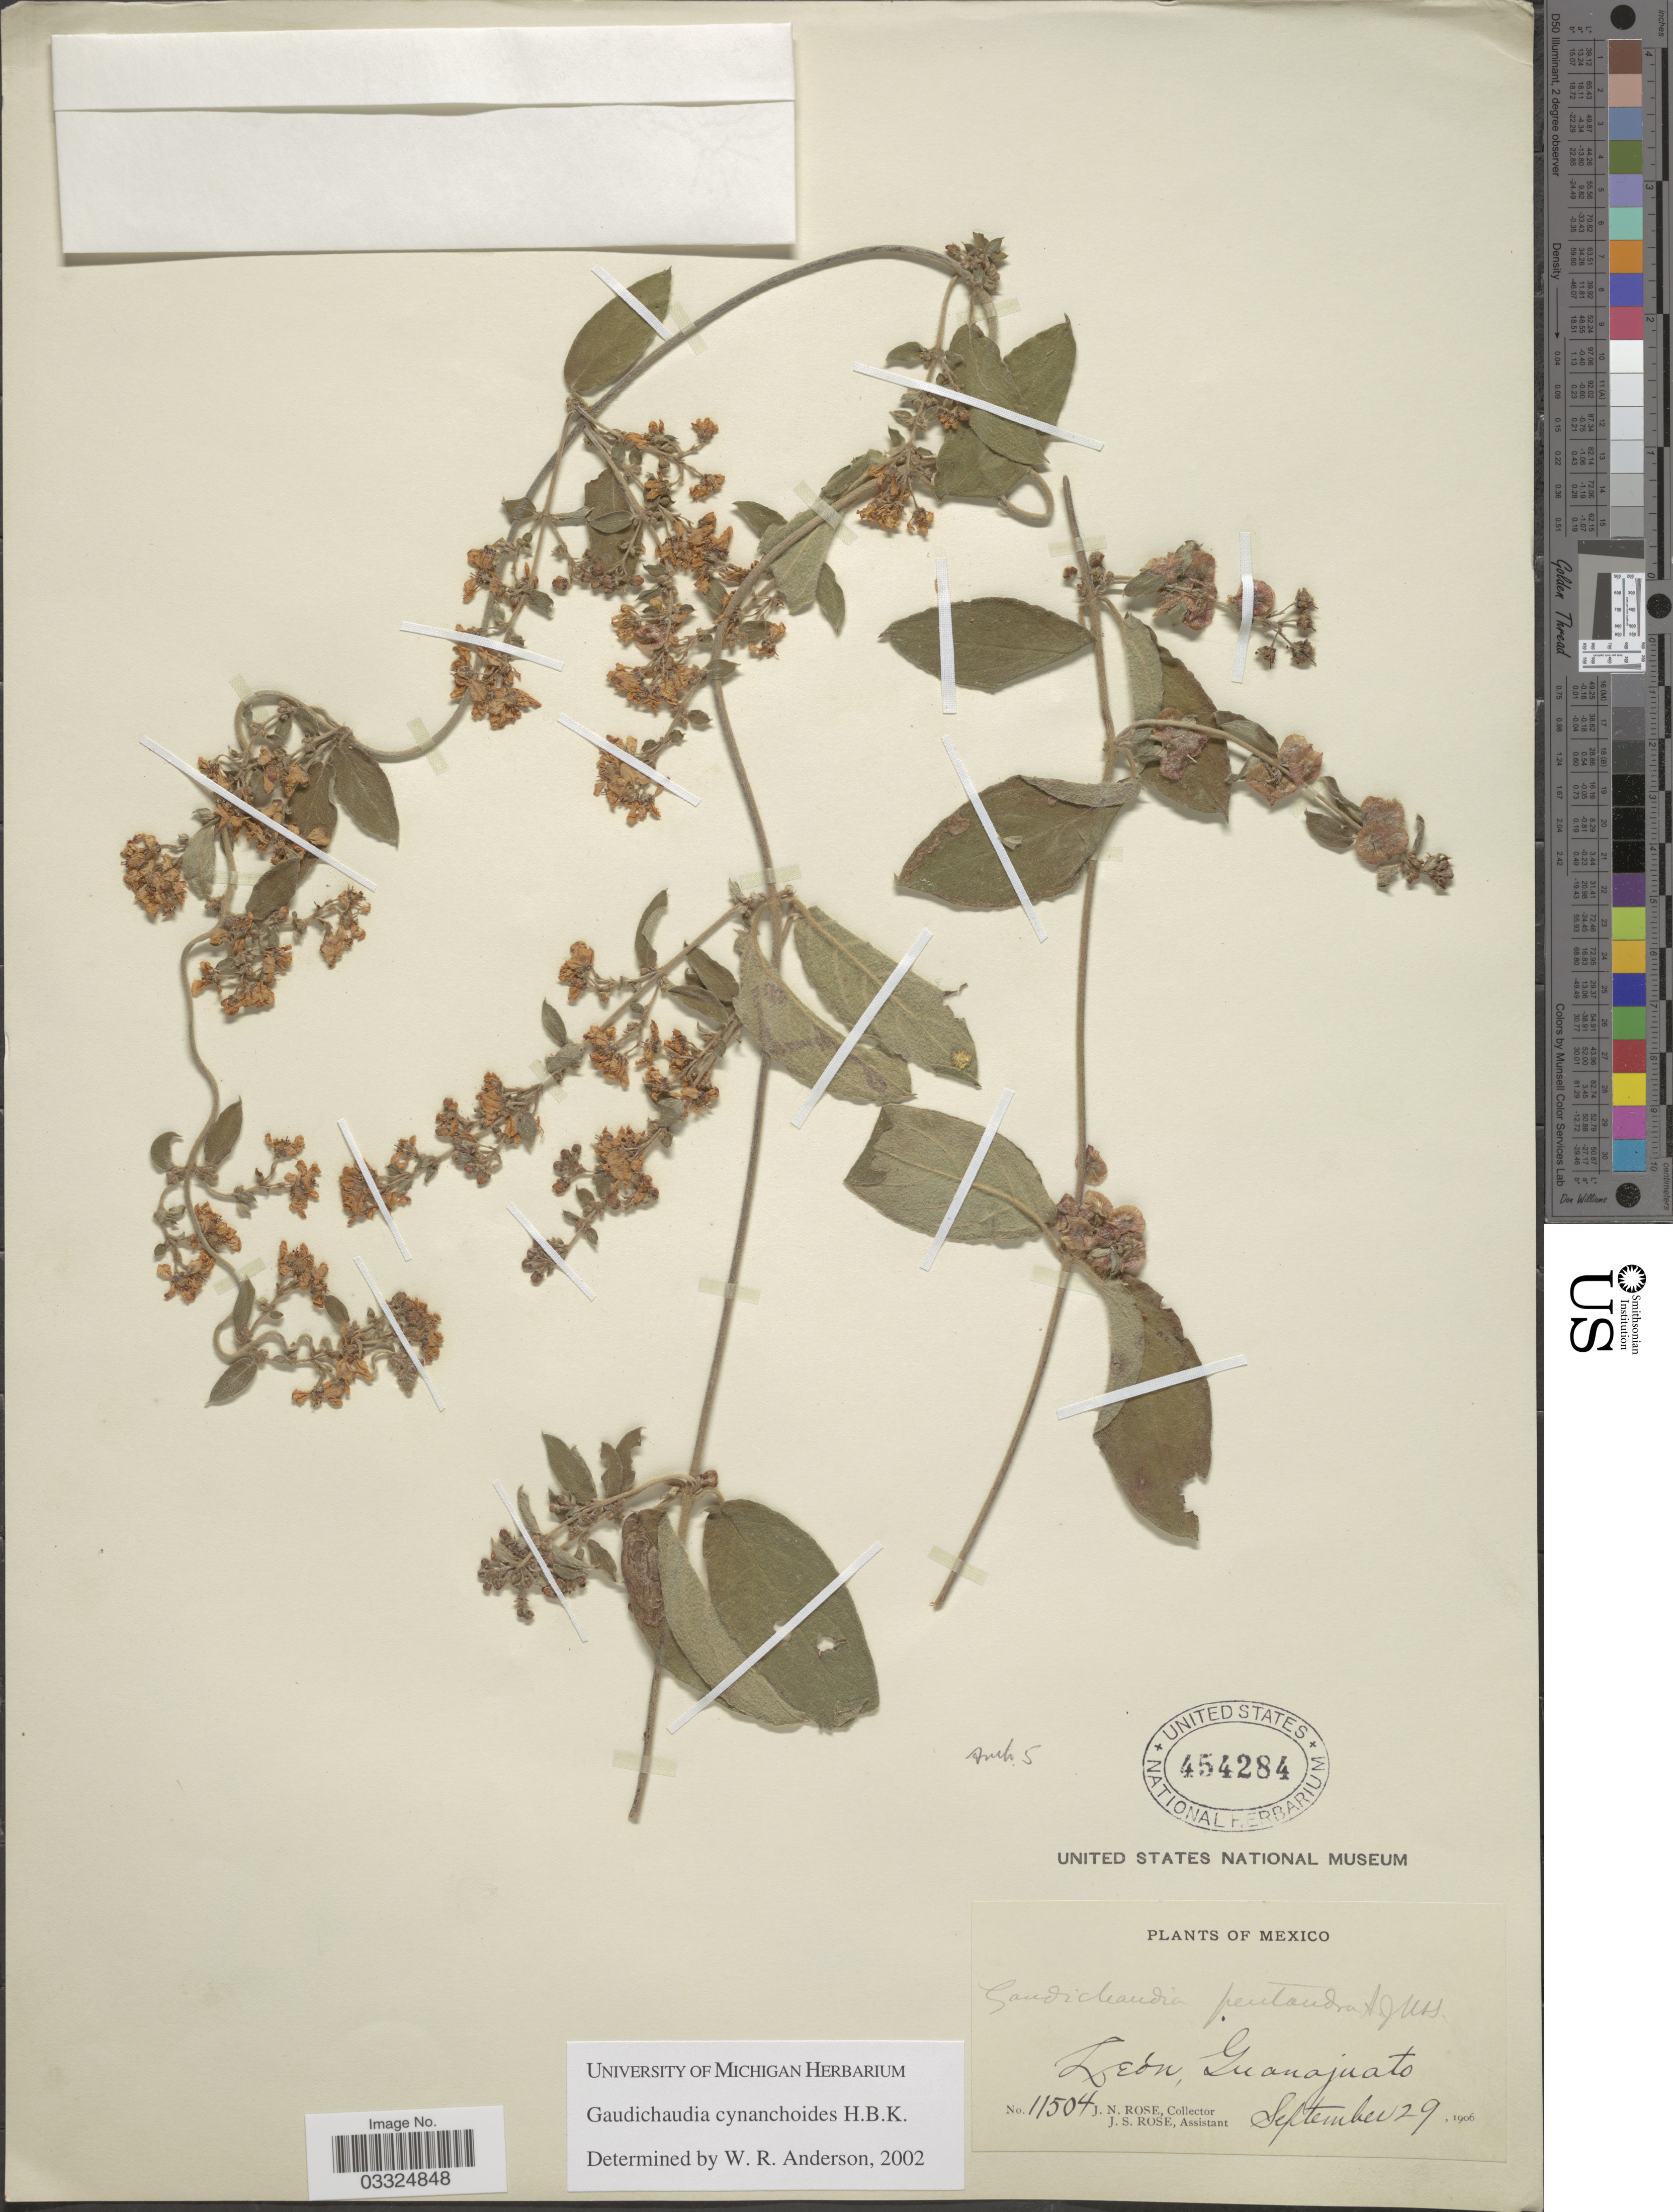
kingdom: Plantae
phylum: Tracheophyta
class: Magnoliopsida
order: Malpighiales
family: Malpighiaceae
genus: Gaudichaudia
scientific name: Gaudichaudia cynanchoides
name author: Kunth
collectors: J. N. Rose & J. S. Rose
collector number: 11504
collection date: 1906-09-29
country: Mexico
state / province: Guanajuato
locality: León.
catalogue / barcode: US 454284